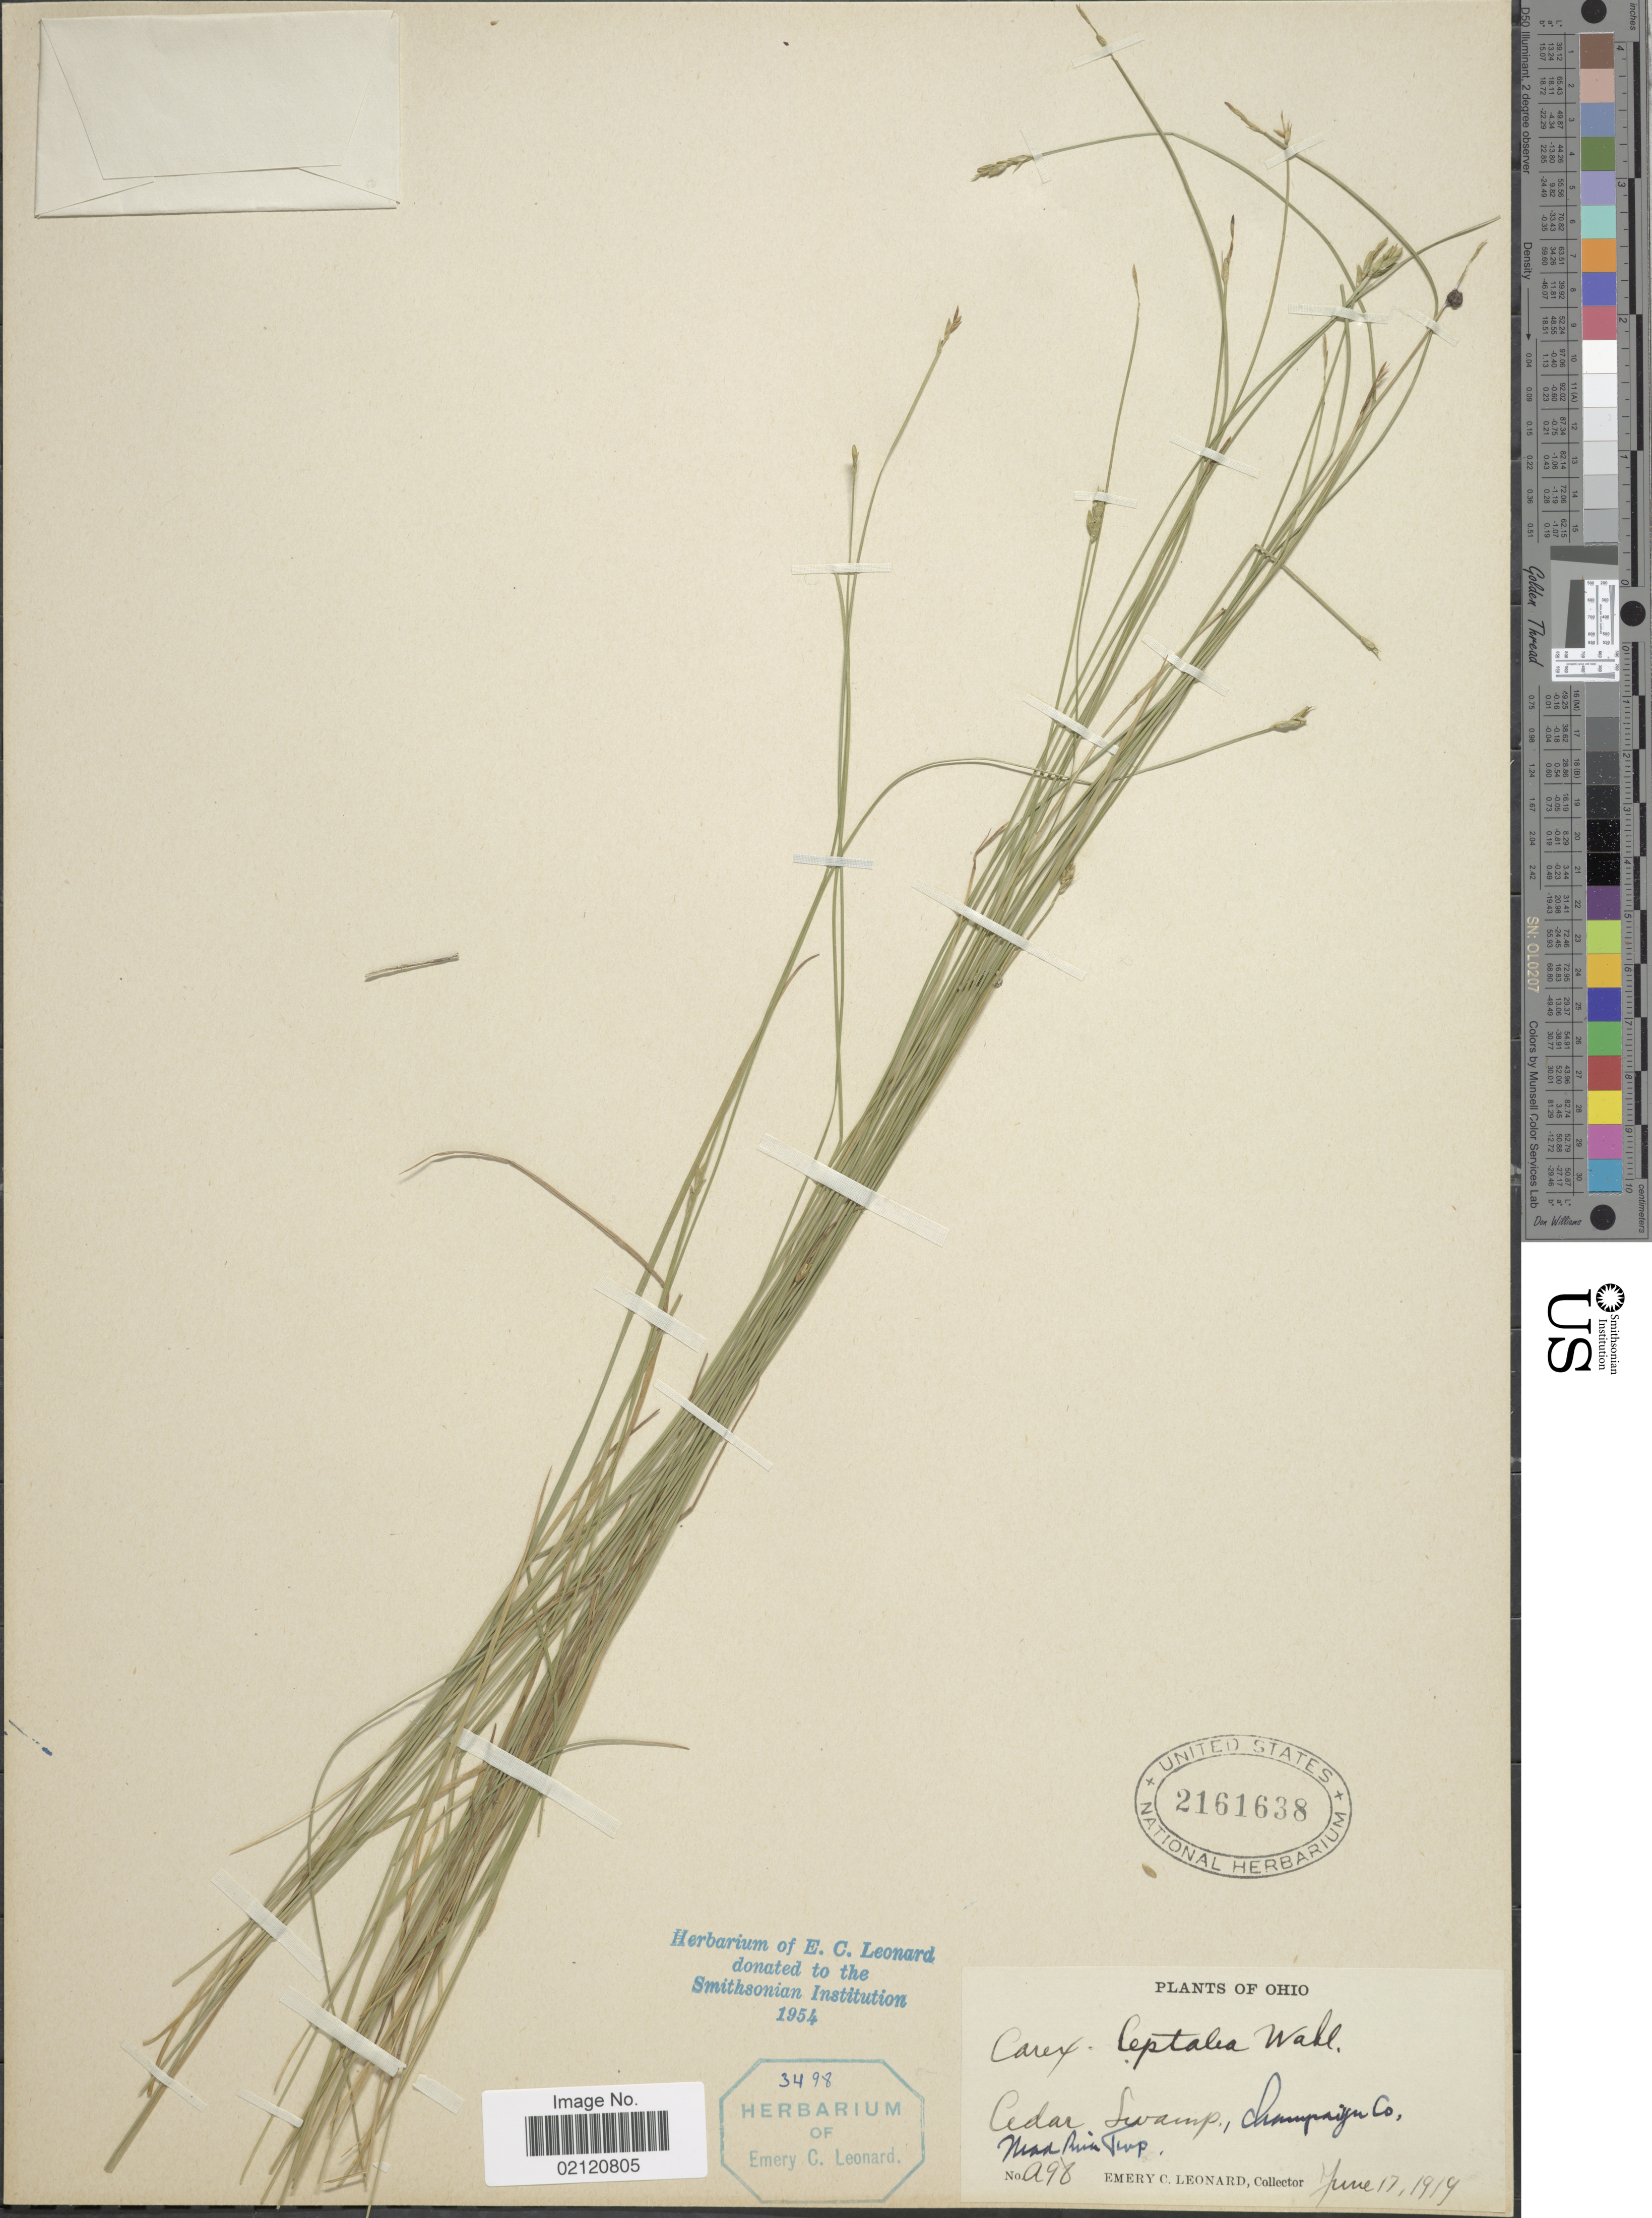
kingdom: Plantae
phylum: Tracheophyta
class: Liliopsida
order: Poales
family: Cyperaceae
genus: Carex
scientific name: Carex leptalea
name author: Wahlenb.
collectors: E. C. Leonard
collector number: A98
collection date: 1919-06-17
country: United States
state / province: Ohio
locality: Cedar, Swamp, Champaign Co., Mad River Twp.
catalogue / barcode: US 2161638